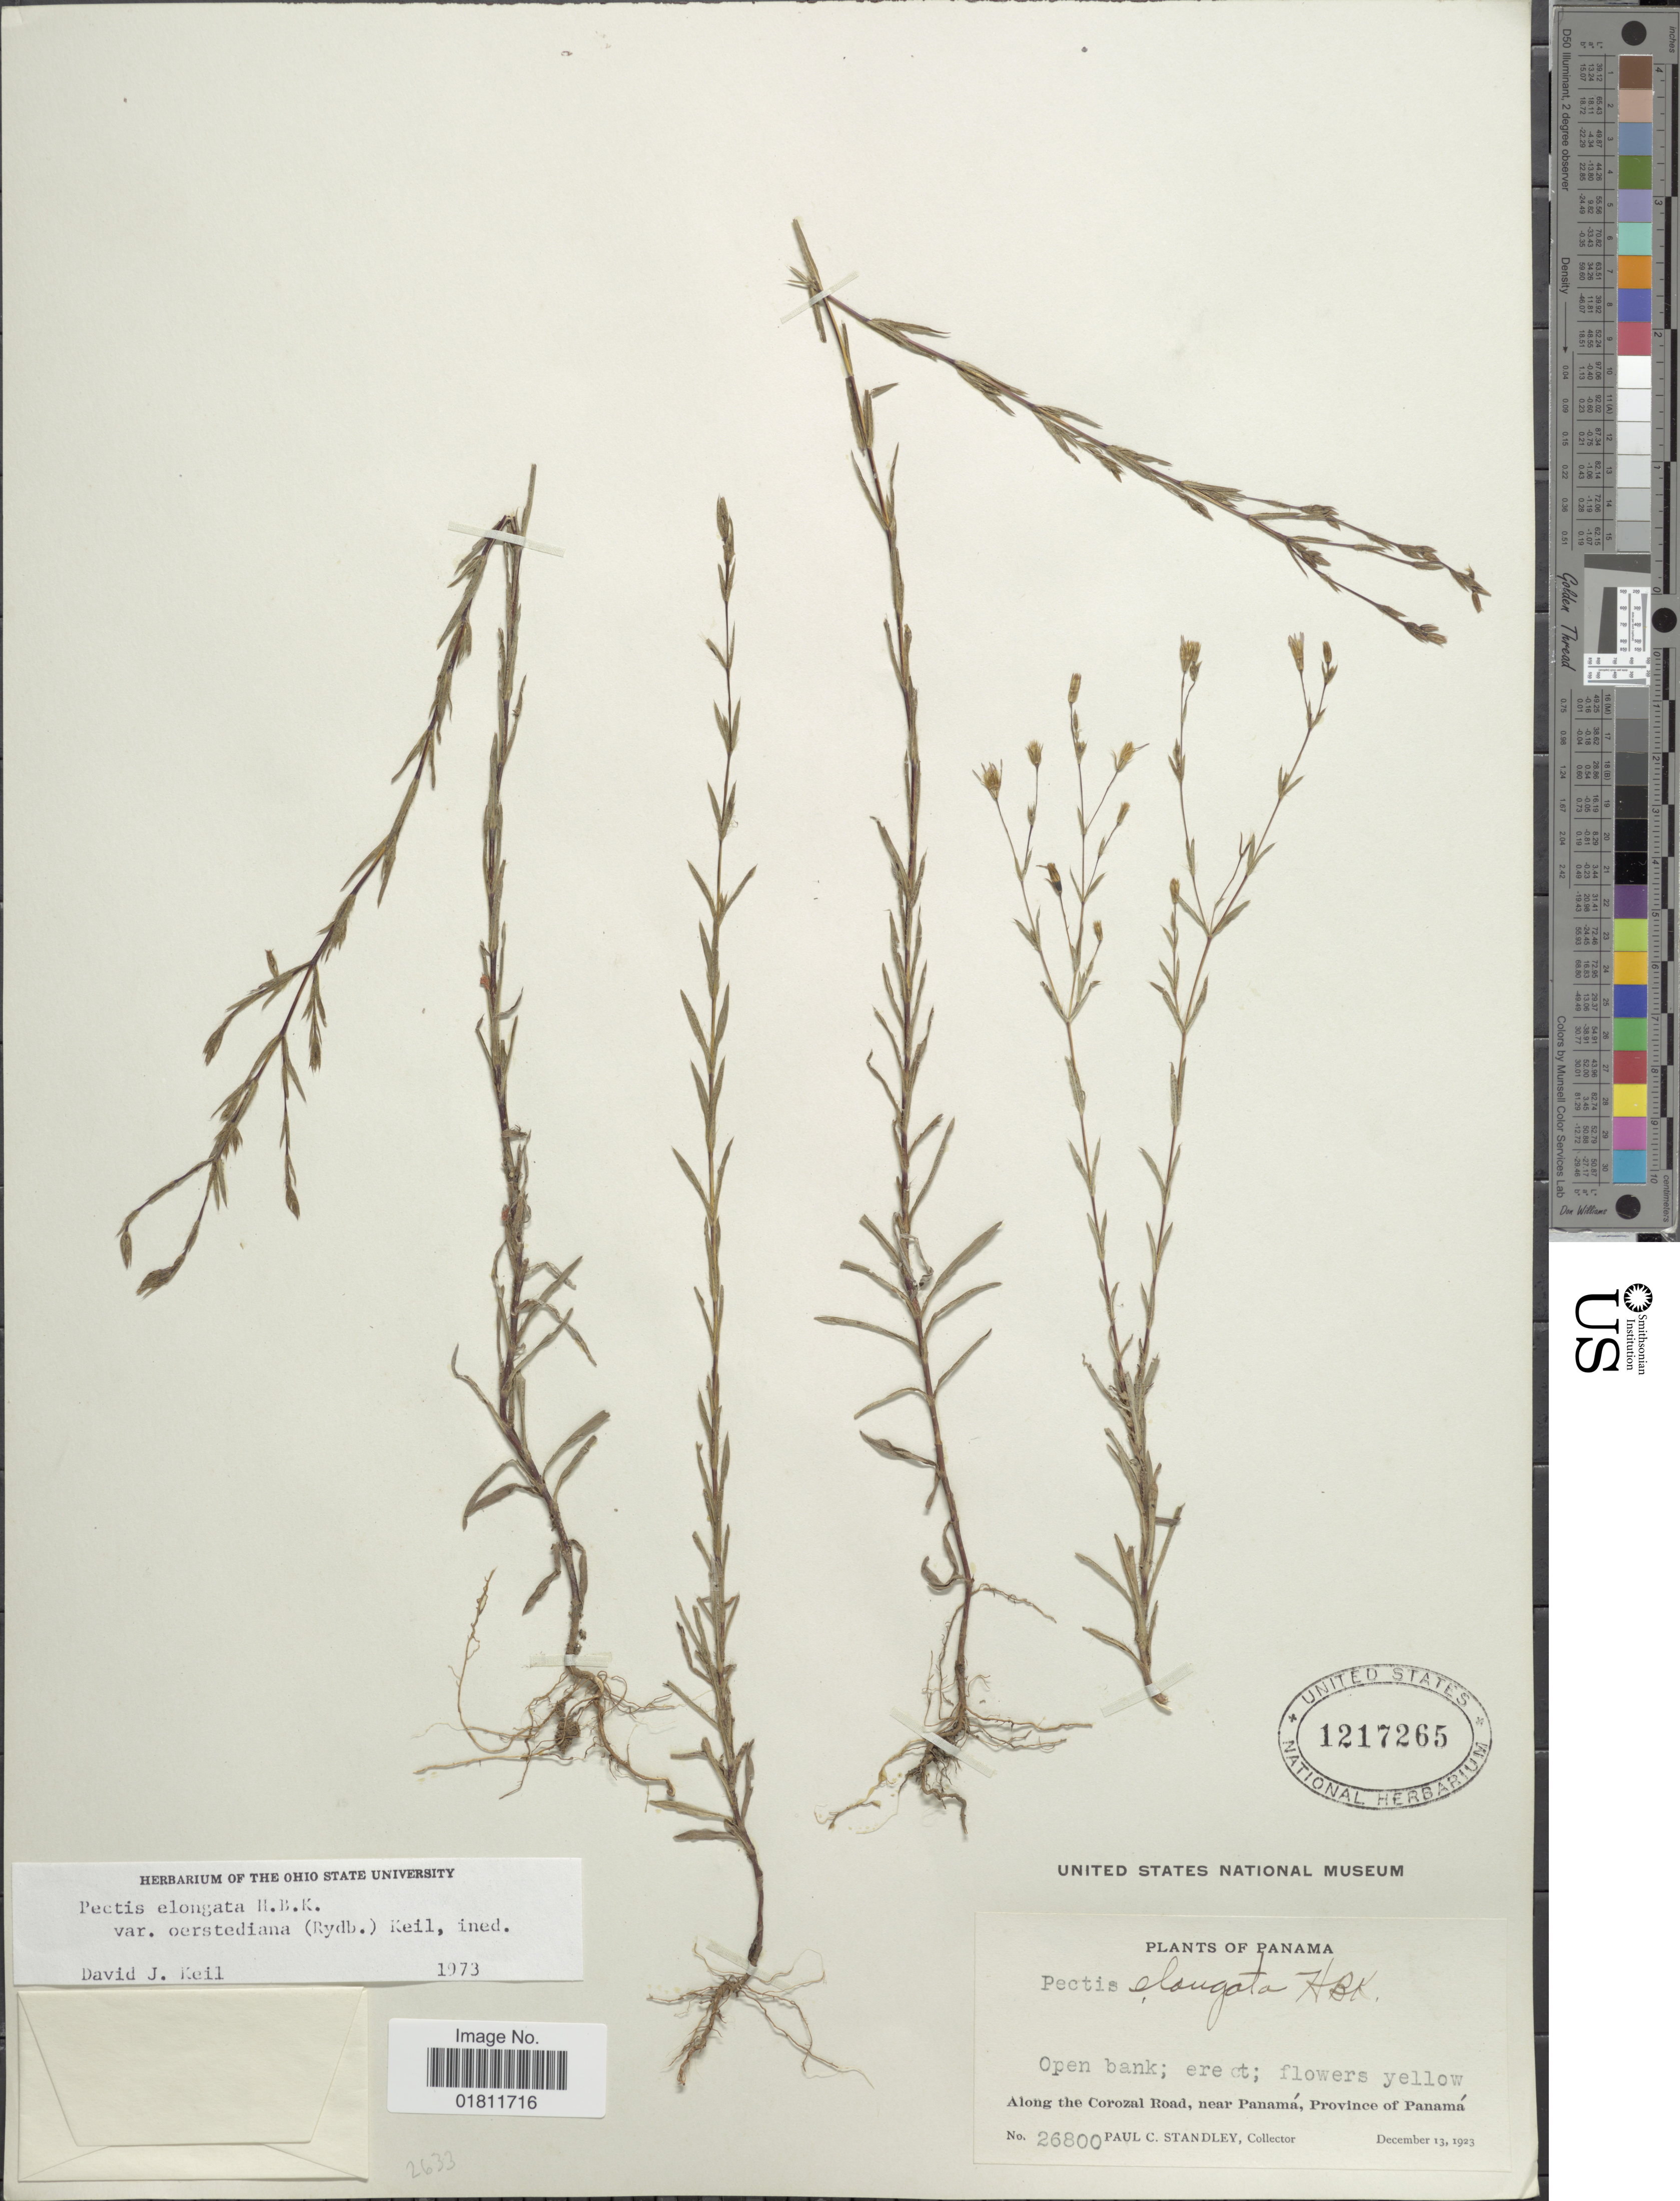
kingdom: Plantae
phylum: Tracheophyta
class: Magnoliopsida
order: Asterales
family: Asteraceae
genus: Pectis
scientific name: Pectis elongata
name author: Kunth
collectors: P. C. Standley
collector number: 26800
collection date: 1923-12-13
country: Panama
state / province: Panamá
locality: Along the Corozal Road, near Panama.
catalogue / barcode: US 1217265